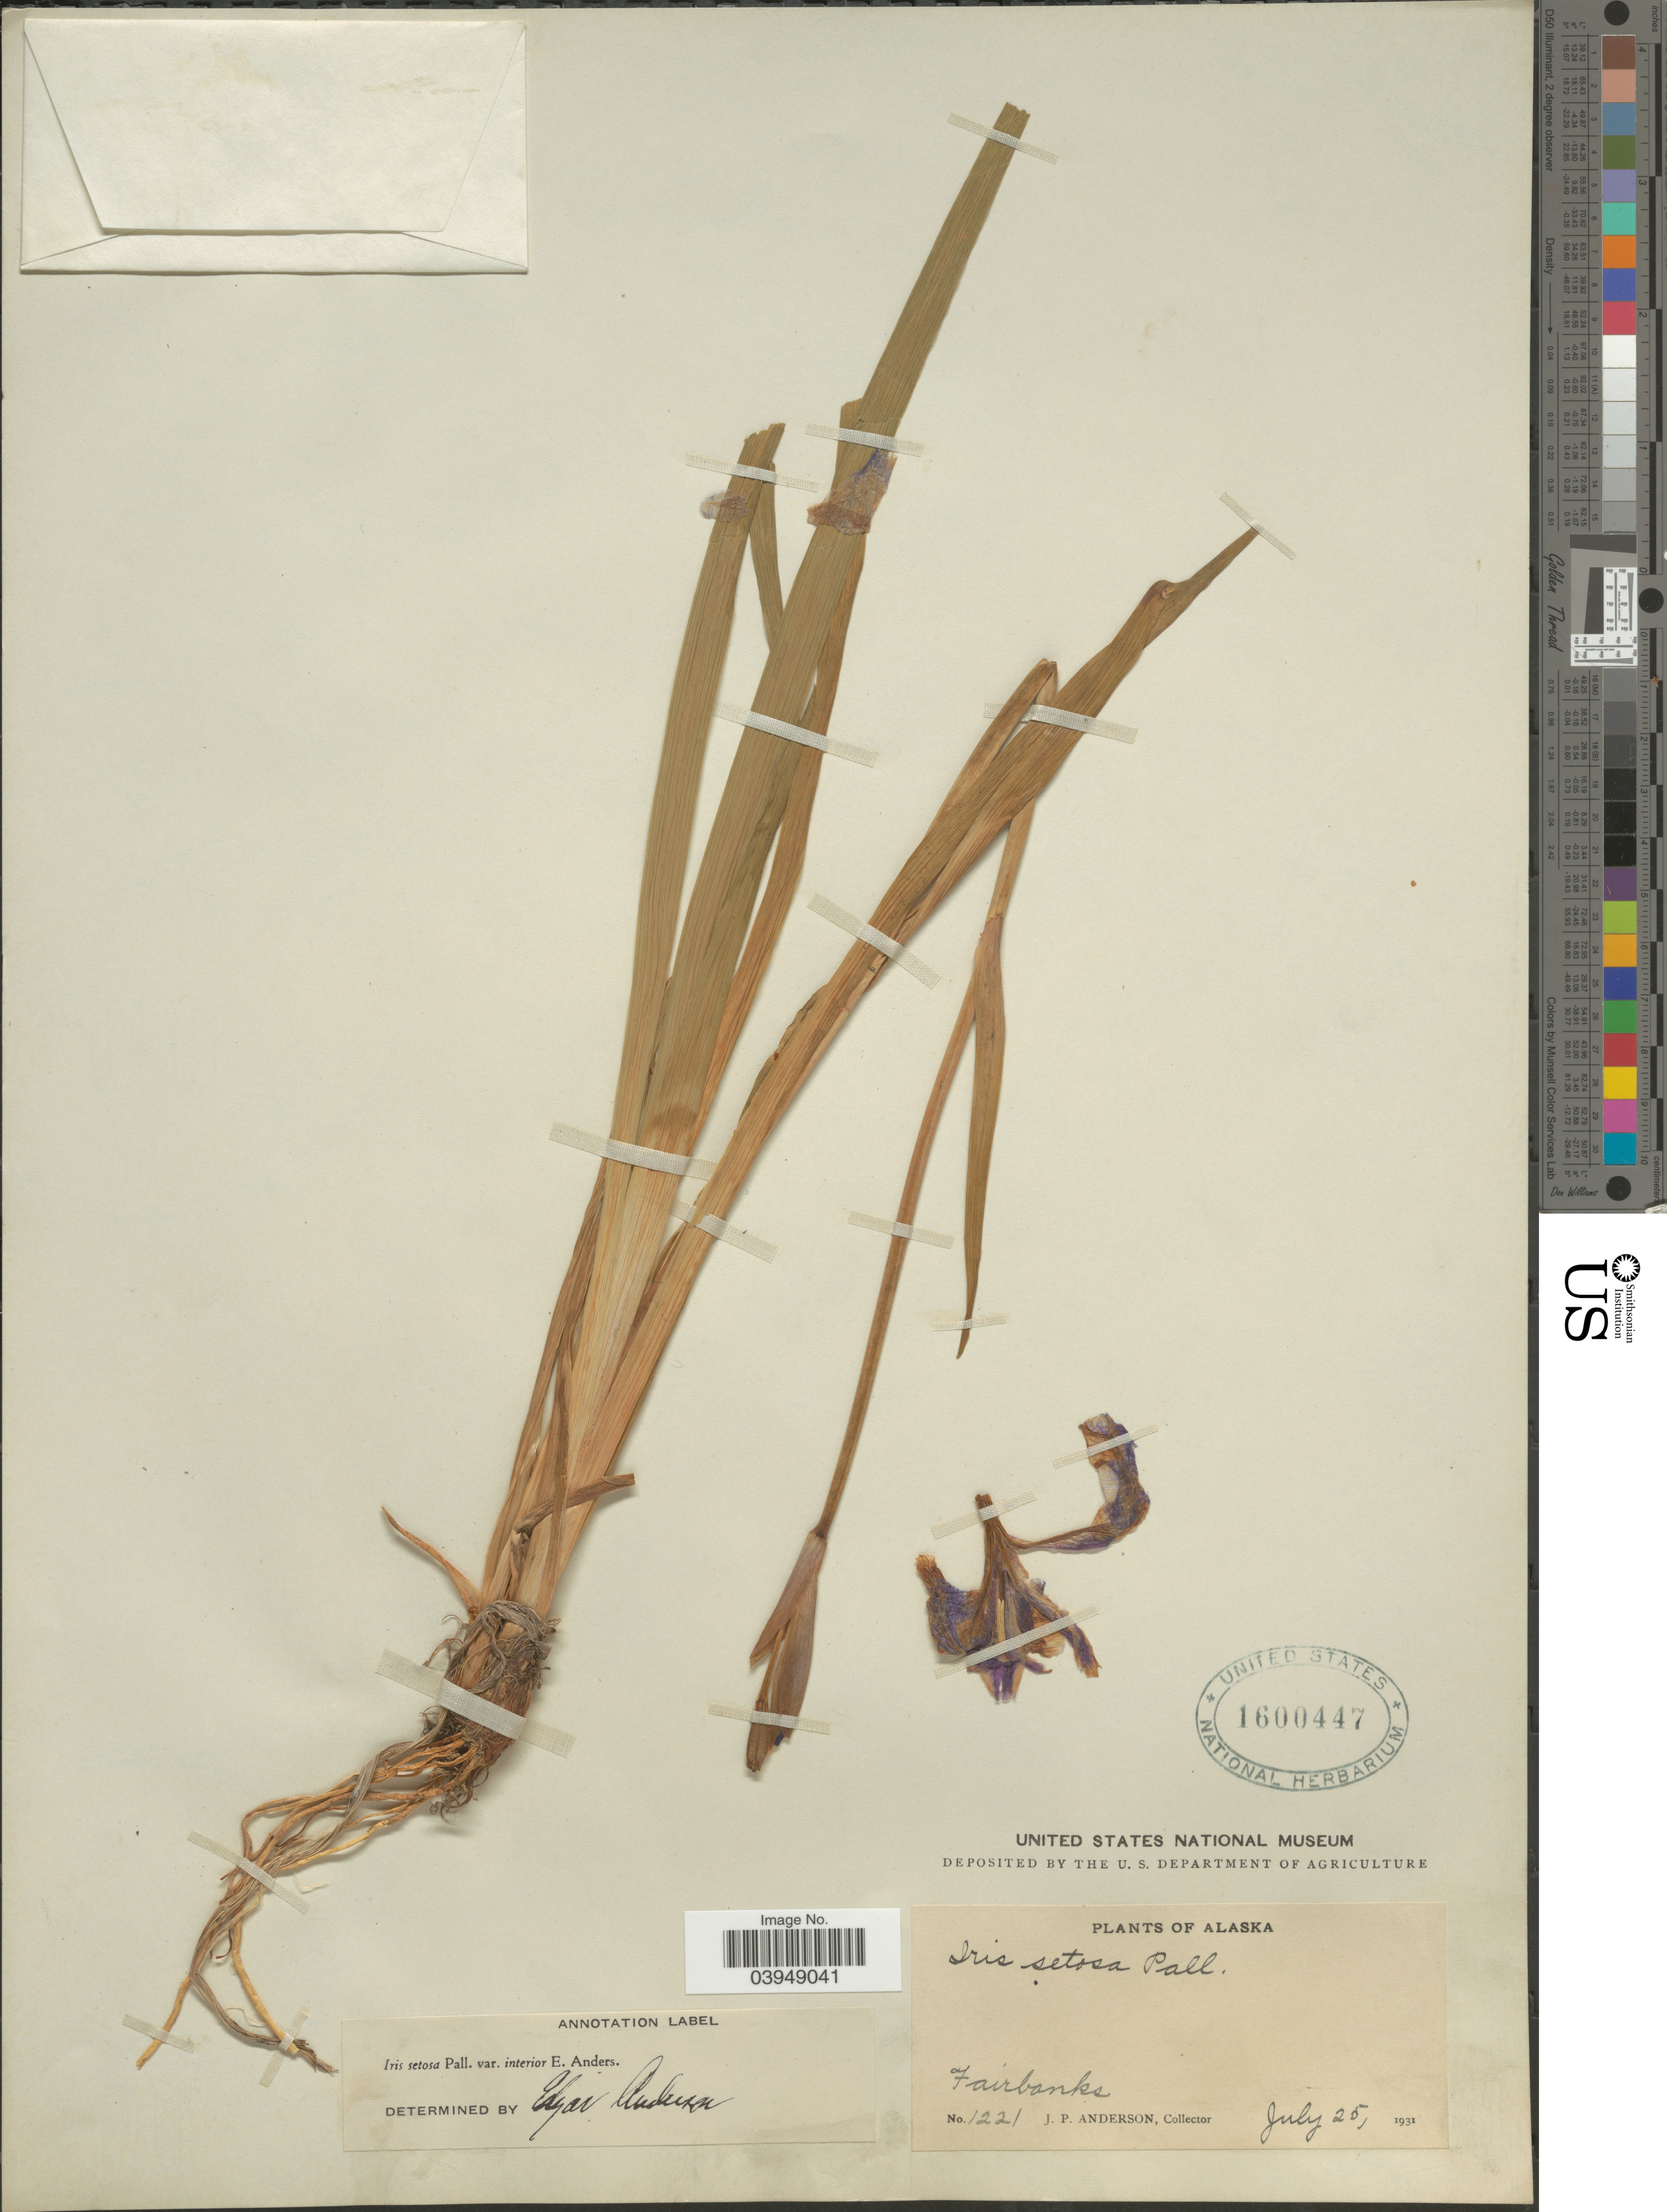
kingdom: Plantae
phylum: Tracheophyta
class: Liliopsida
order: Asparagales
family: Iridaceae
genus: Iris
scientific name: Iris setosa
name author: Pall. ex Link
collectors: J. P. Anderson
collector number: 1221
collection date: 1931-07-25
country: United States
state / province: Alaska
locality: Fairbanks.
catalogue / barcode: US 1600447